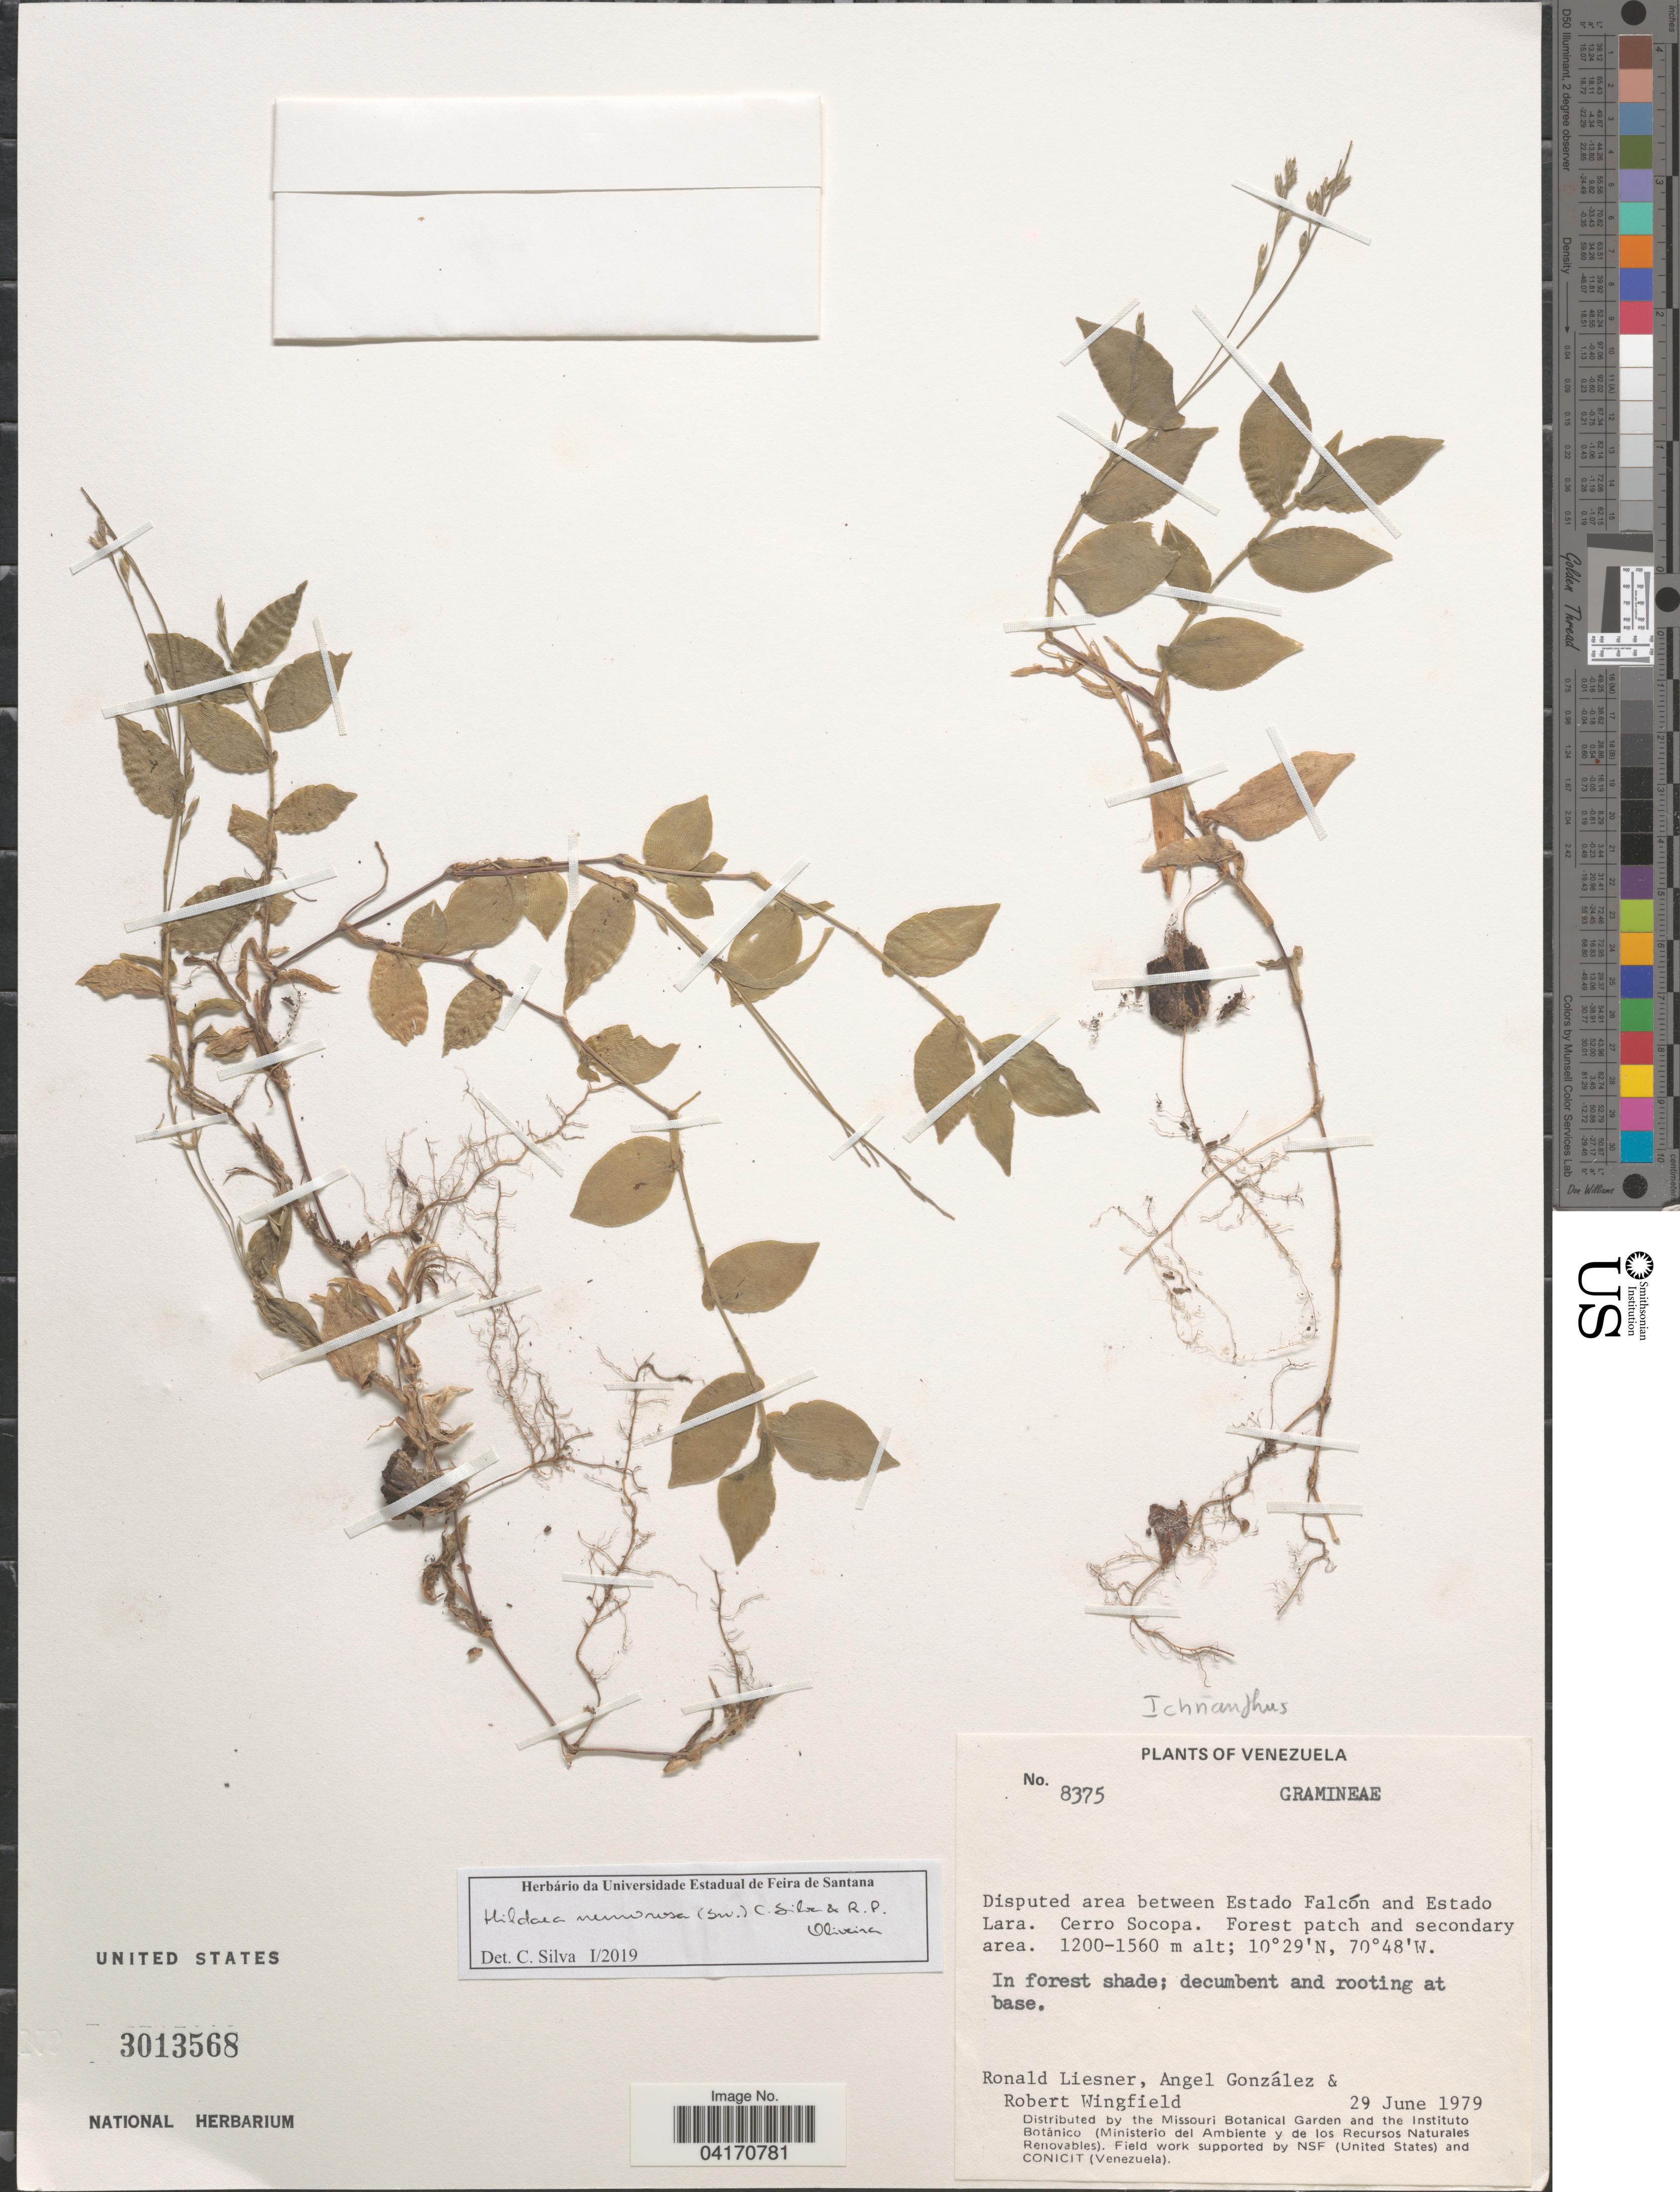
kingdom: Plantae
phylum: Tracheophyta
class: Liliopsida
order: Poales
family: Poaceae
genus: Hildaea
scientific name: Hildaea nemorosa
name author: (Sw.) C. Silva & R.P. Oliveira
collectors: R. L. Liesner, A. C. González & R. C. Wingfield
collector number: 8375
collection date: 1979-06-29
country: Venezuela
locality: Disputed area between Estado Falcón and Estado Lara. Cerro Socopa.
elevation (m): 1200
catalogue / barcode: US 3013568